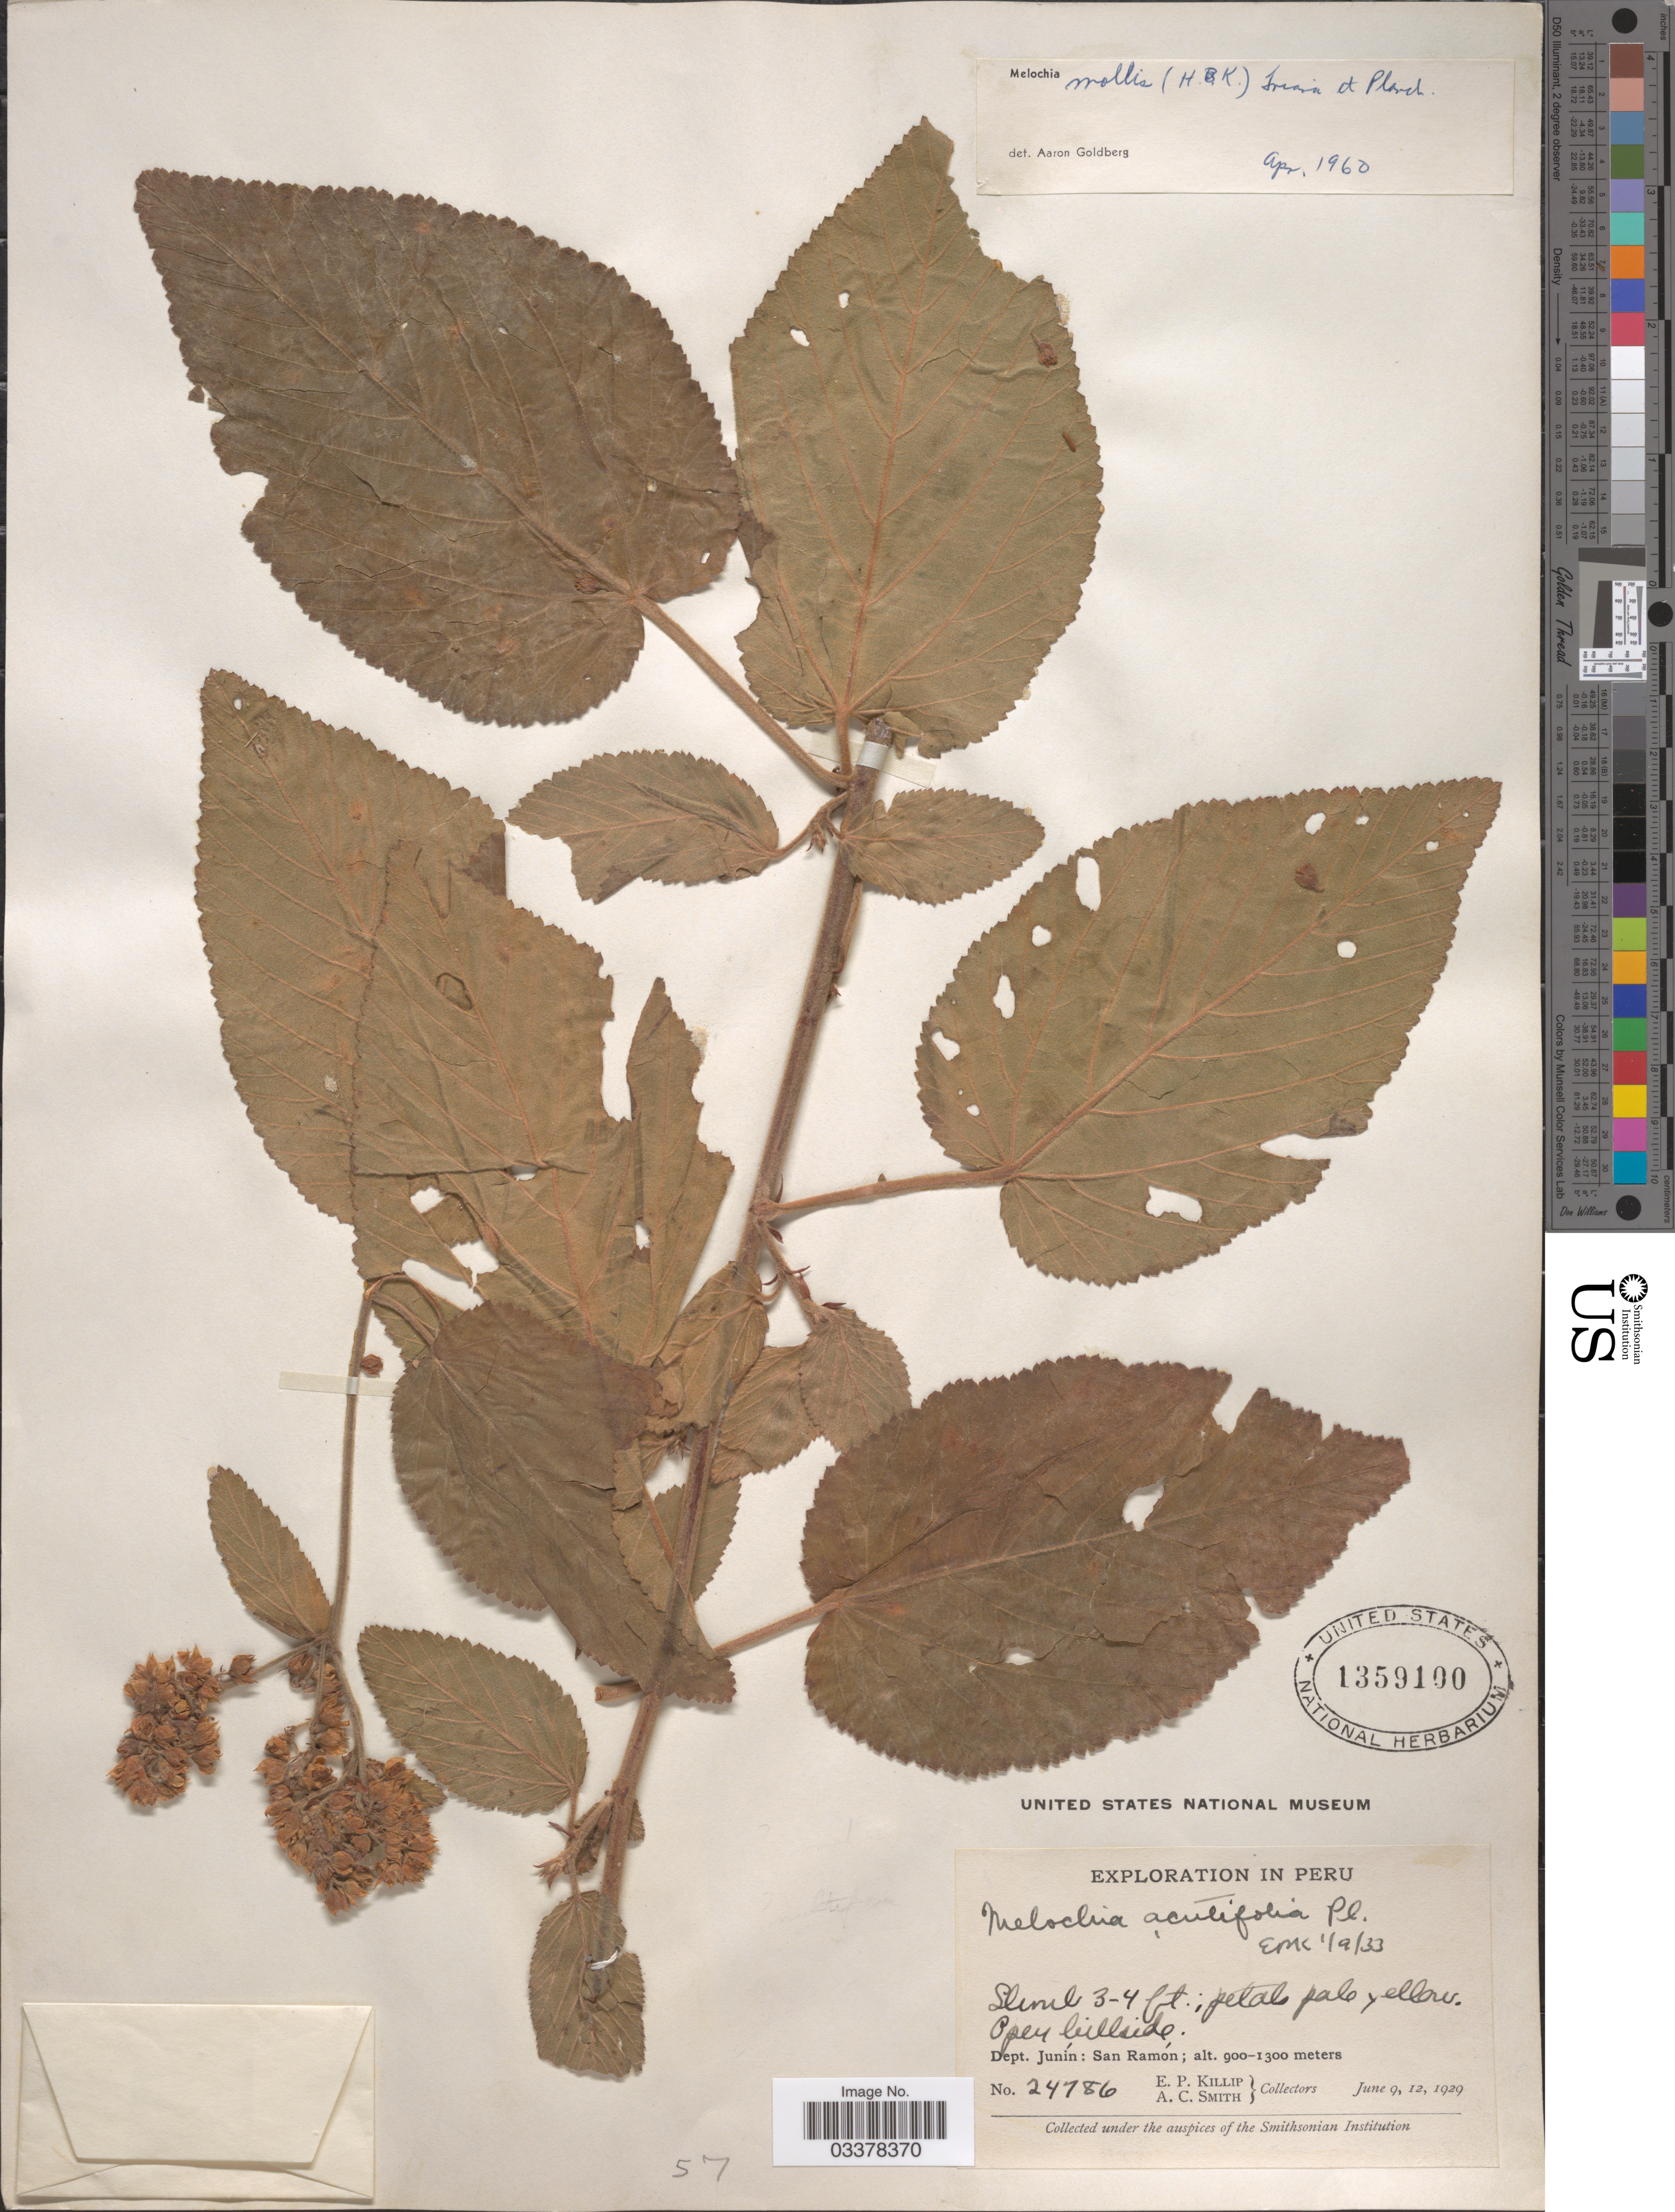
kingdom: Plantae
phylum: Tracheophyta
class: Magnoliopsida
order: Malvales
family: Malvaceae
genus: Melochia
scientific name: Melochia mollis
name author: (Kunth) Triana & Planch.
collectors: E. P. Killip & A. C. Smith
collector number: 24786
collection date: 1929-06-09/1929-06-12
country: Peru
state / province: Junín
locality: Dept. Junín: San Ramón.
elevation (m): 900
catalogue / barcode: US 1359100